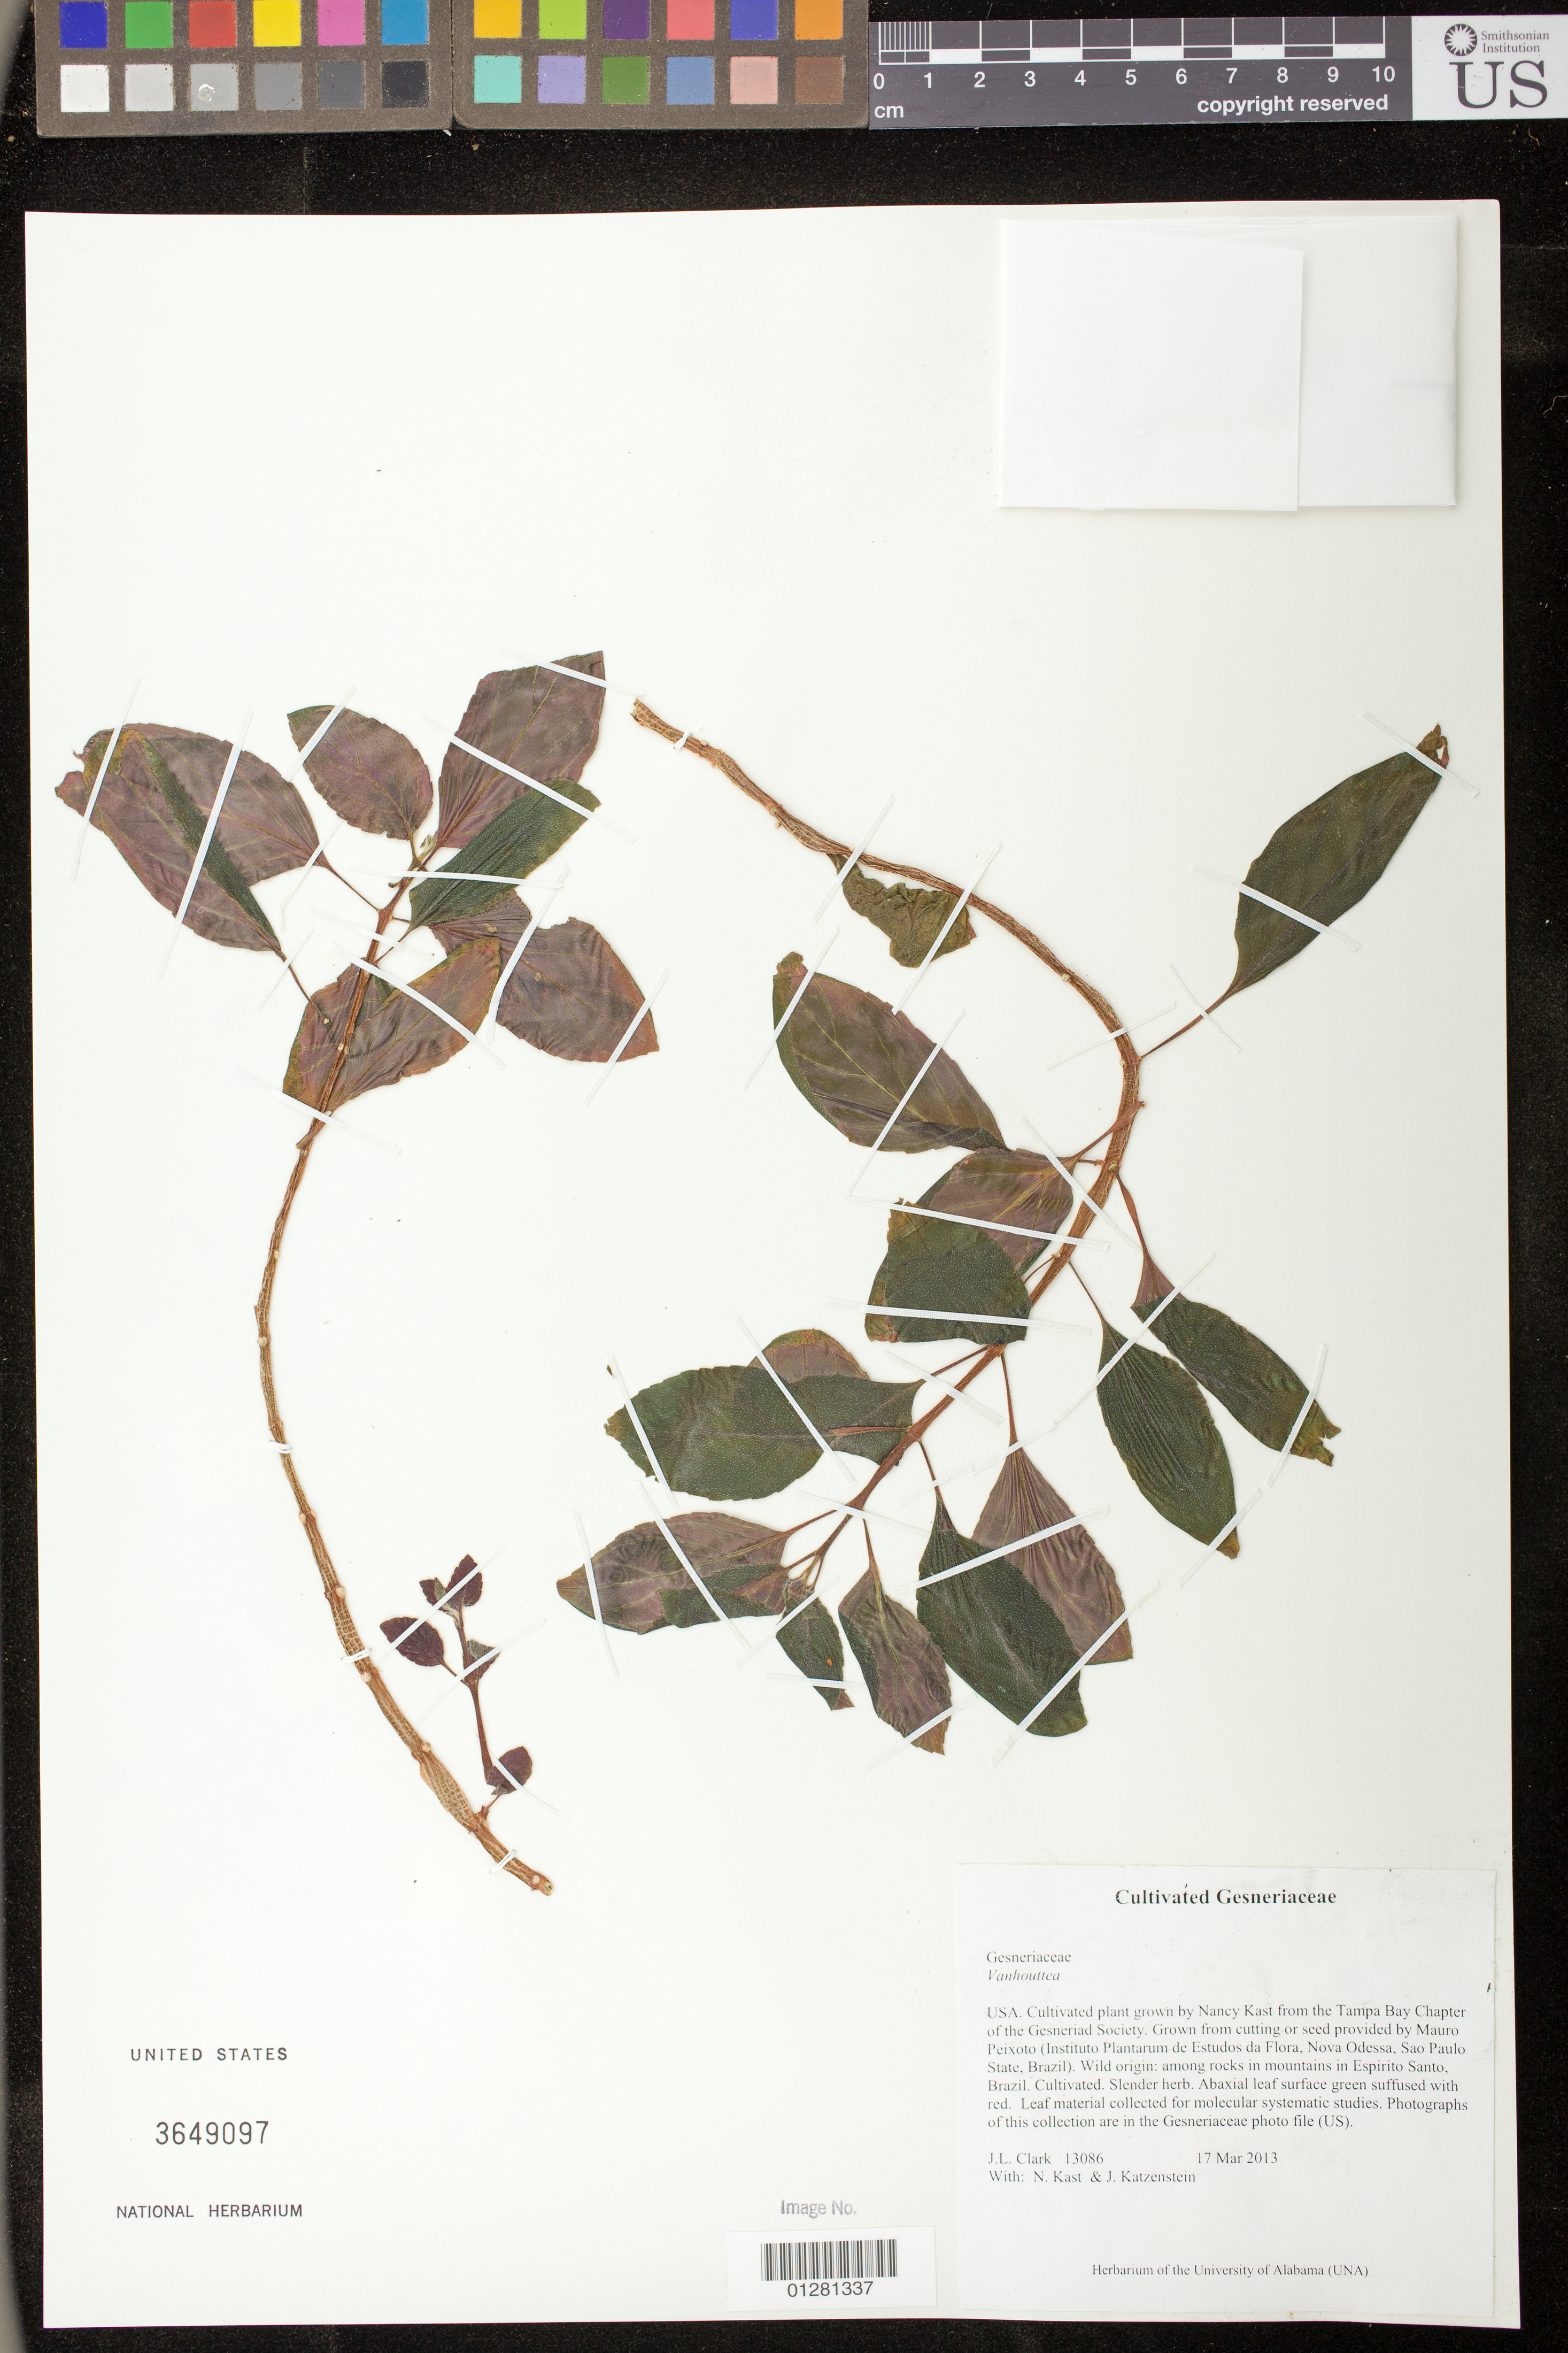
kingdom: Plantae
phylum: Tracheophyta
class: Magnoliopsida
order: Lamiales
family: Gesneriaceae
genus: Vanhouttea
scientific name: Vanhouttea sp.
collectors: J. L. Clark, N. Kast & J. Katzenstein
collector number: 13086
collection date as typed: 17 Mar 2013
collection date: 2013-03-17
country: United States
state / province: Florida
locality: Cultivated plant grown by Nancy Kast from the Tampa Bay Chapter of the Gesneriad Society.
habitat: Cultivated. Herb.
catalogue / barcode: US 3649097